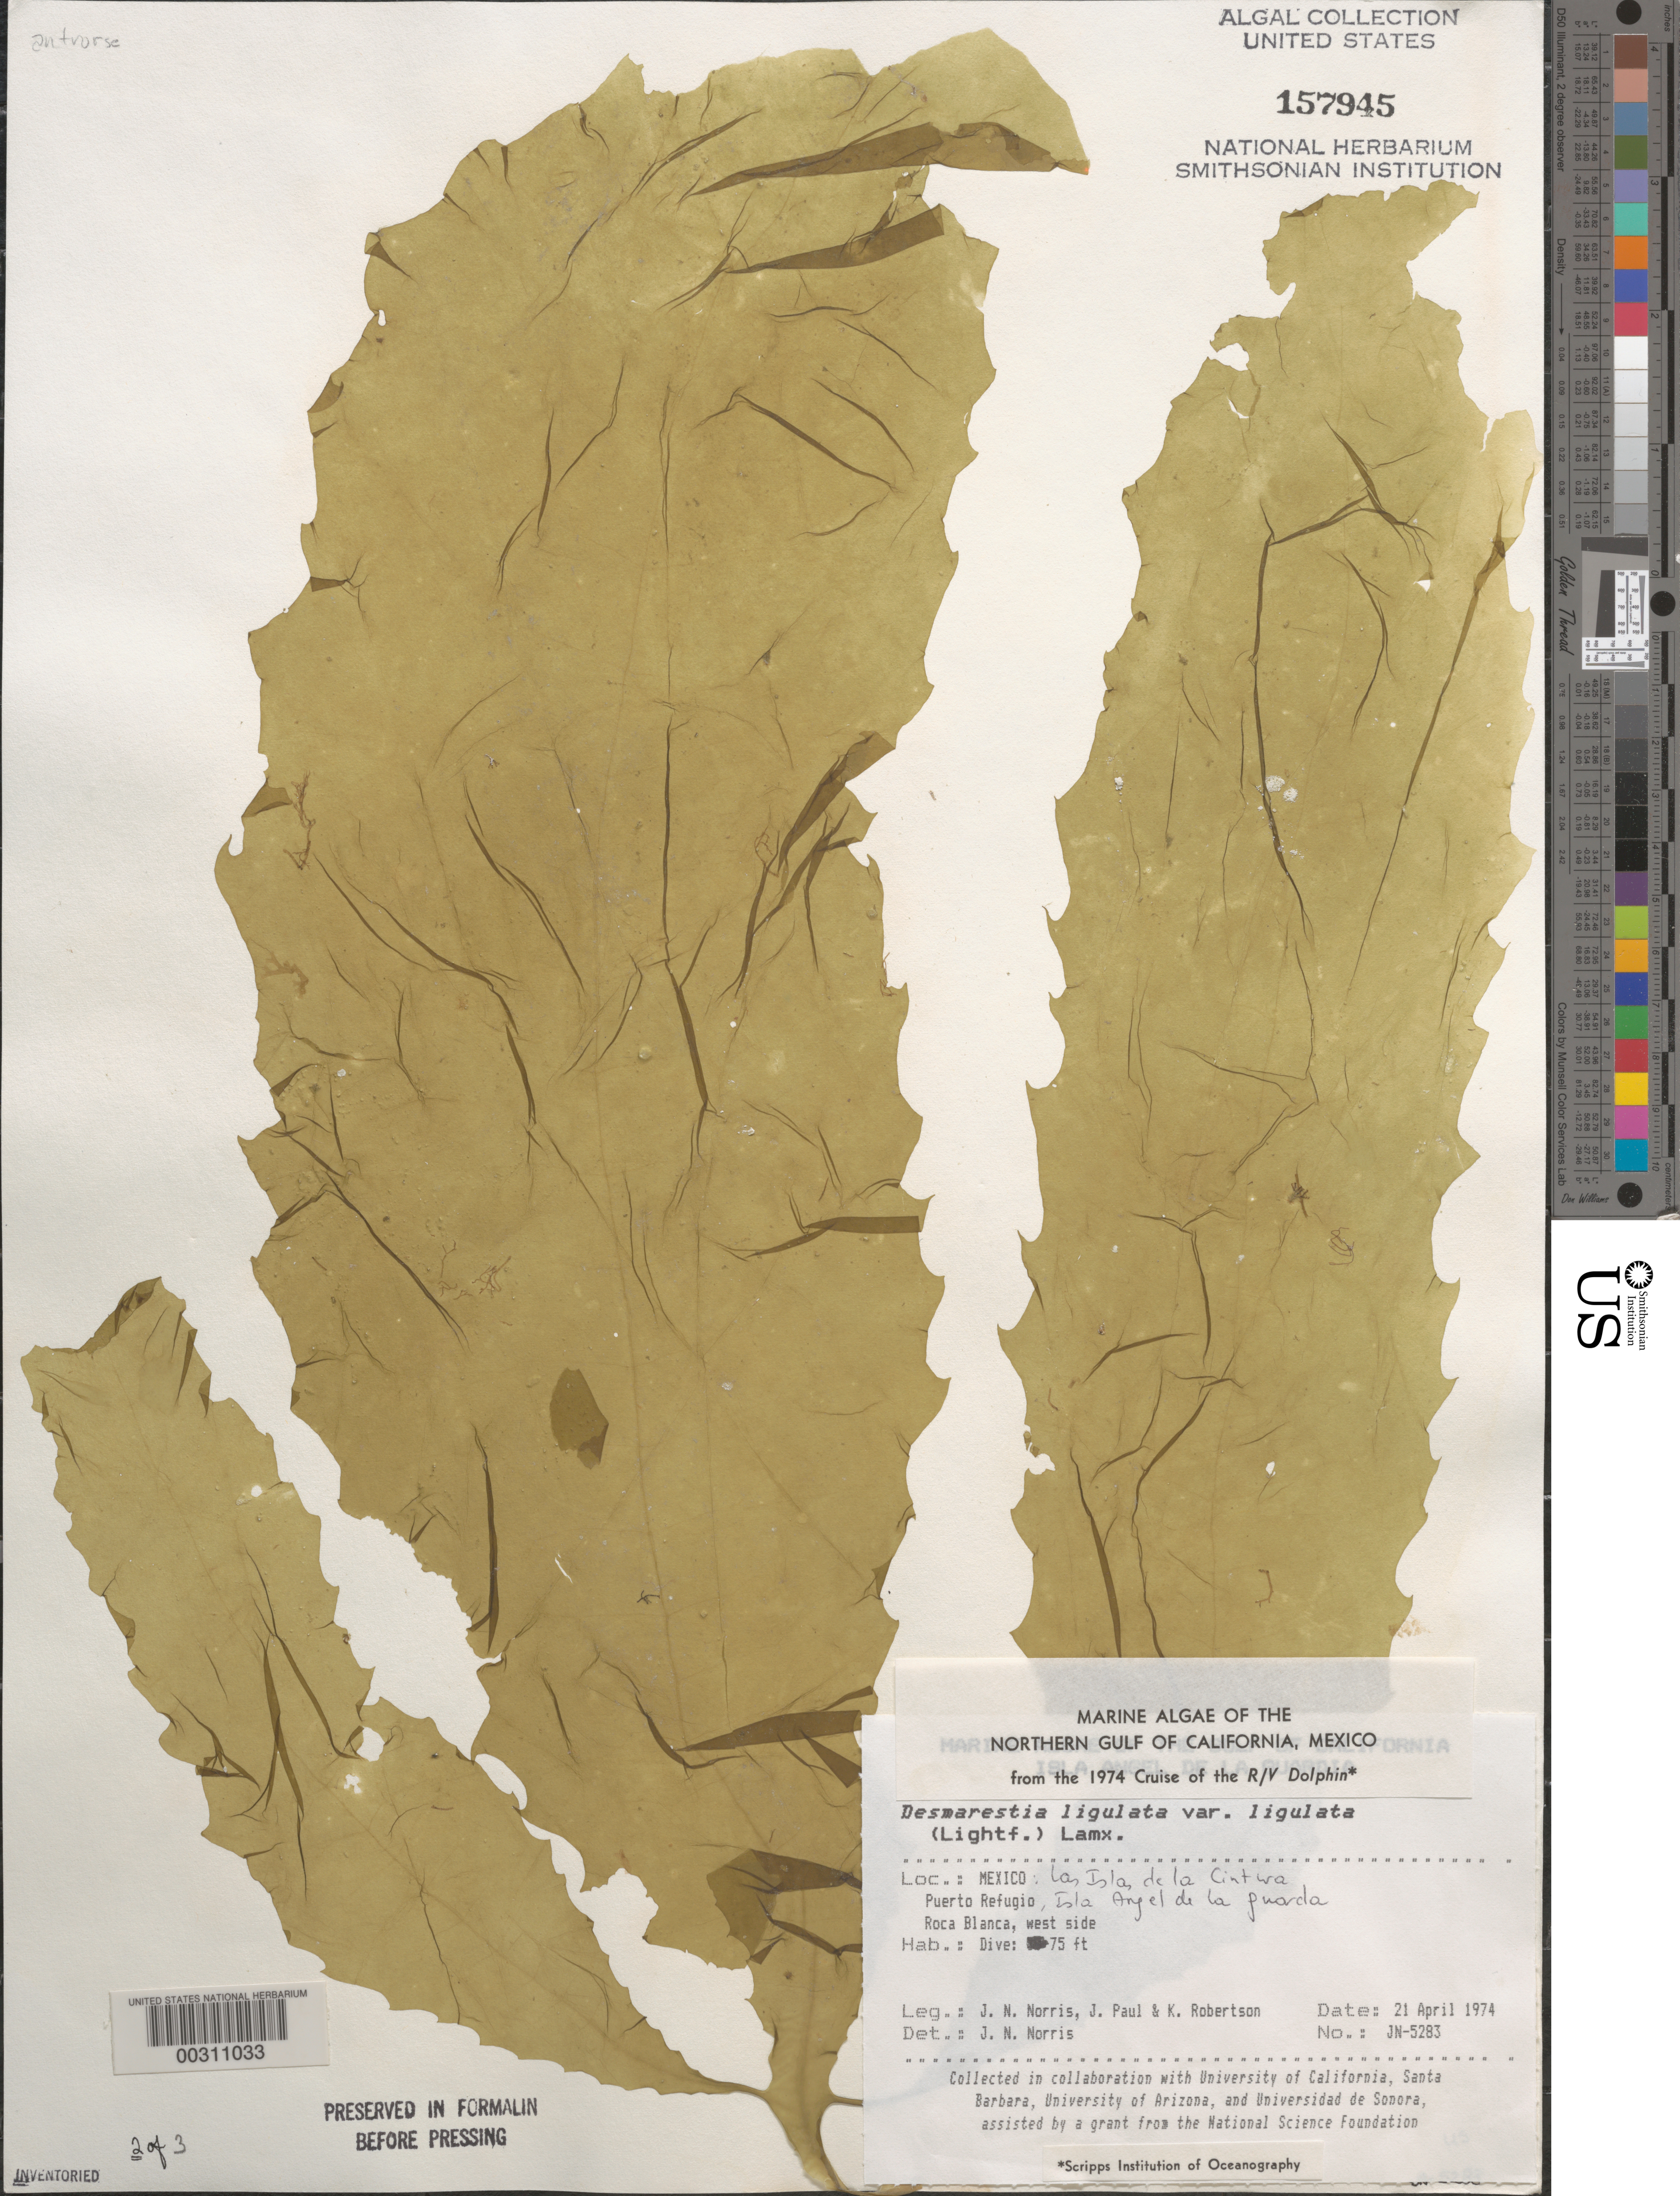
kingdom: Chromista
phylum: Ochrophyta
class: Phaeophyceae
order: Desmarestiales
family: Desmarestiaceae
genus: Desmarestia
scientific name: Desmarestia ligulata var. ligulata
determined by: Norris, James N.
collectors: J. N. Norris, J. Paul & K. Robertson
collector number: JN-5283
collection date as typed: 21 Apr 1974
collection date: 1974-04-21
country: Mexico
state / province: Baja California Norte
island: Isla Angel de la Guarda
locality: Puerto Refugio, Roca Blanca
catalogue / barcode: US 157945